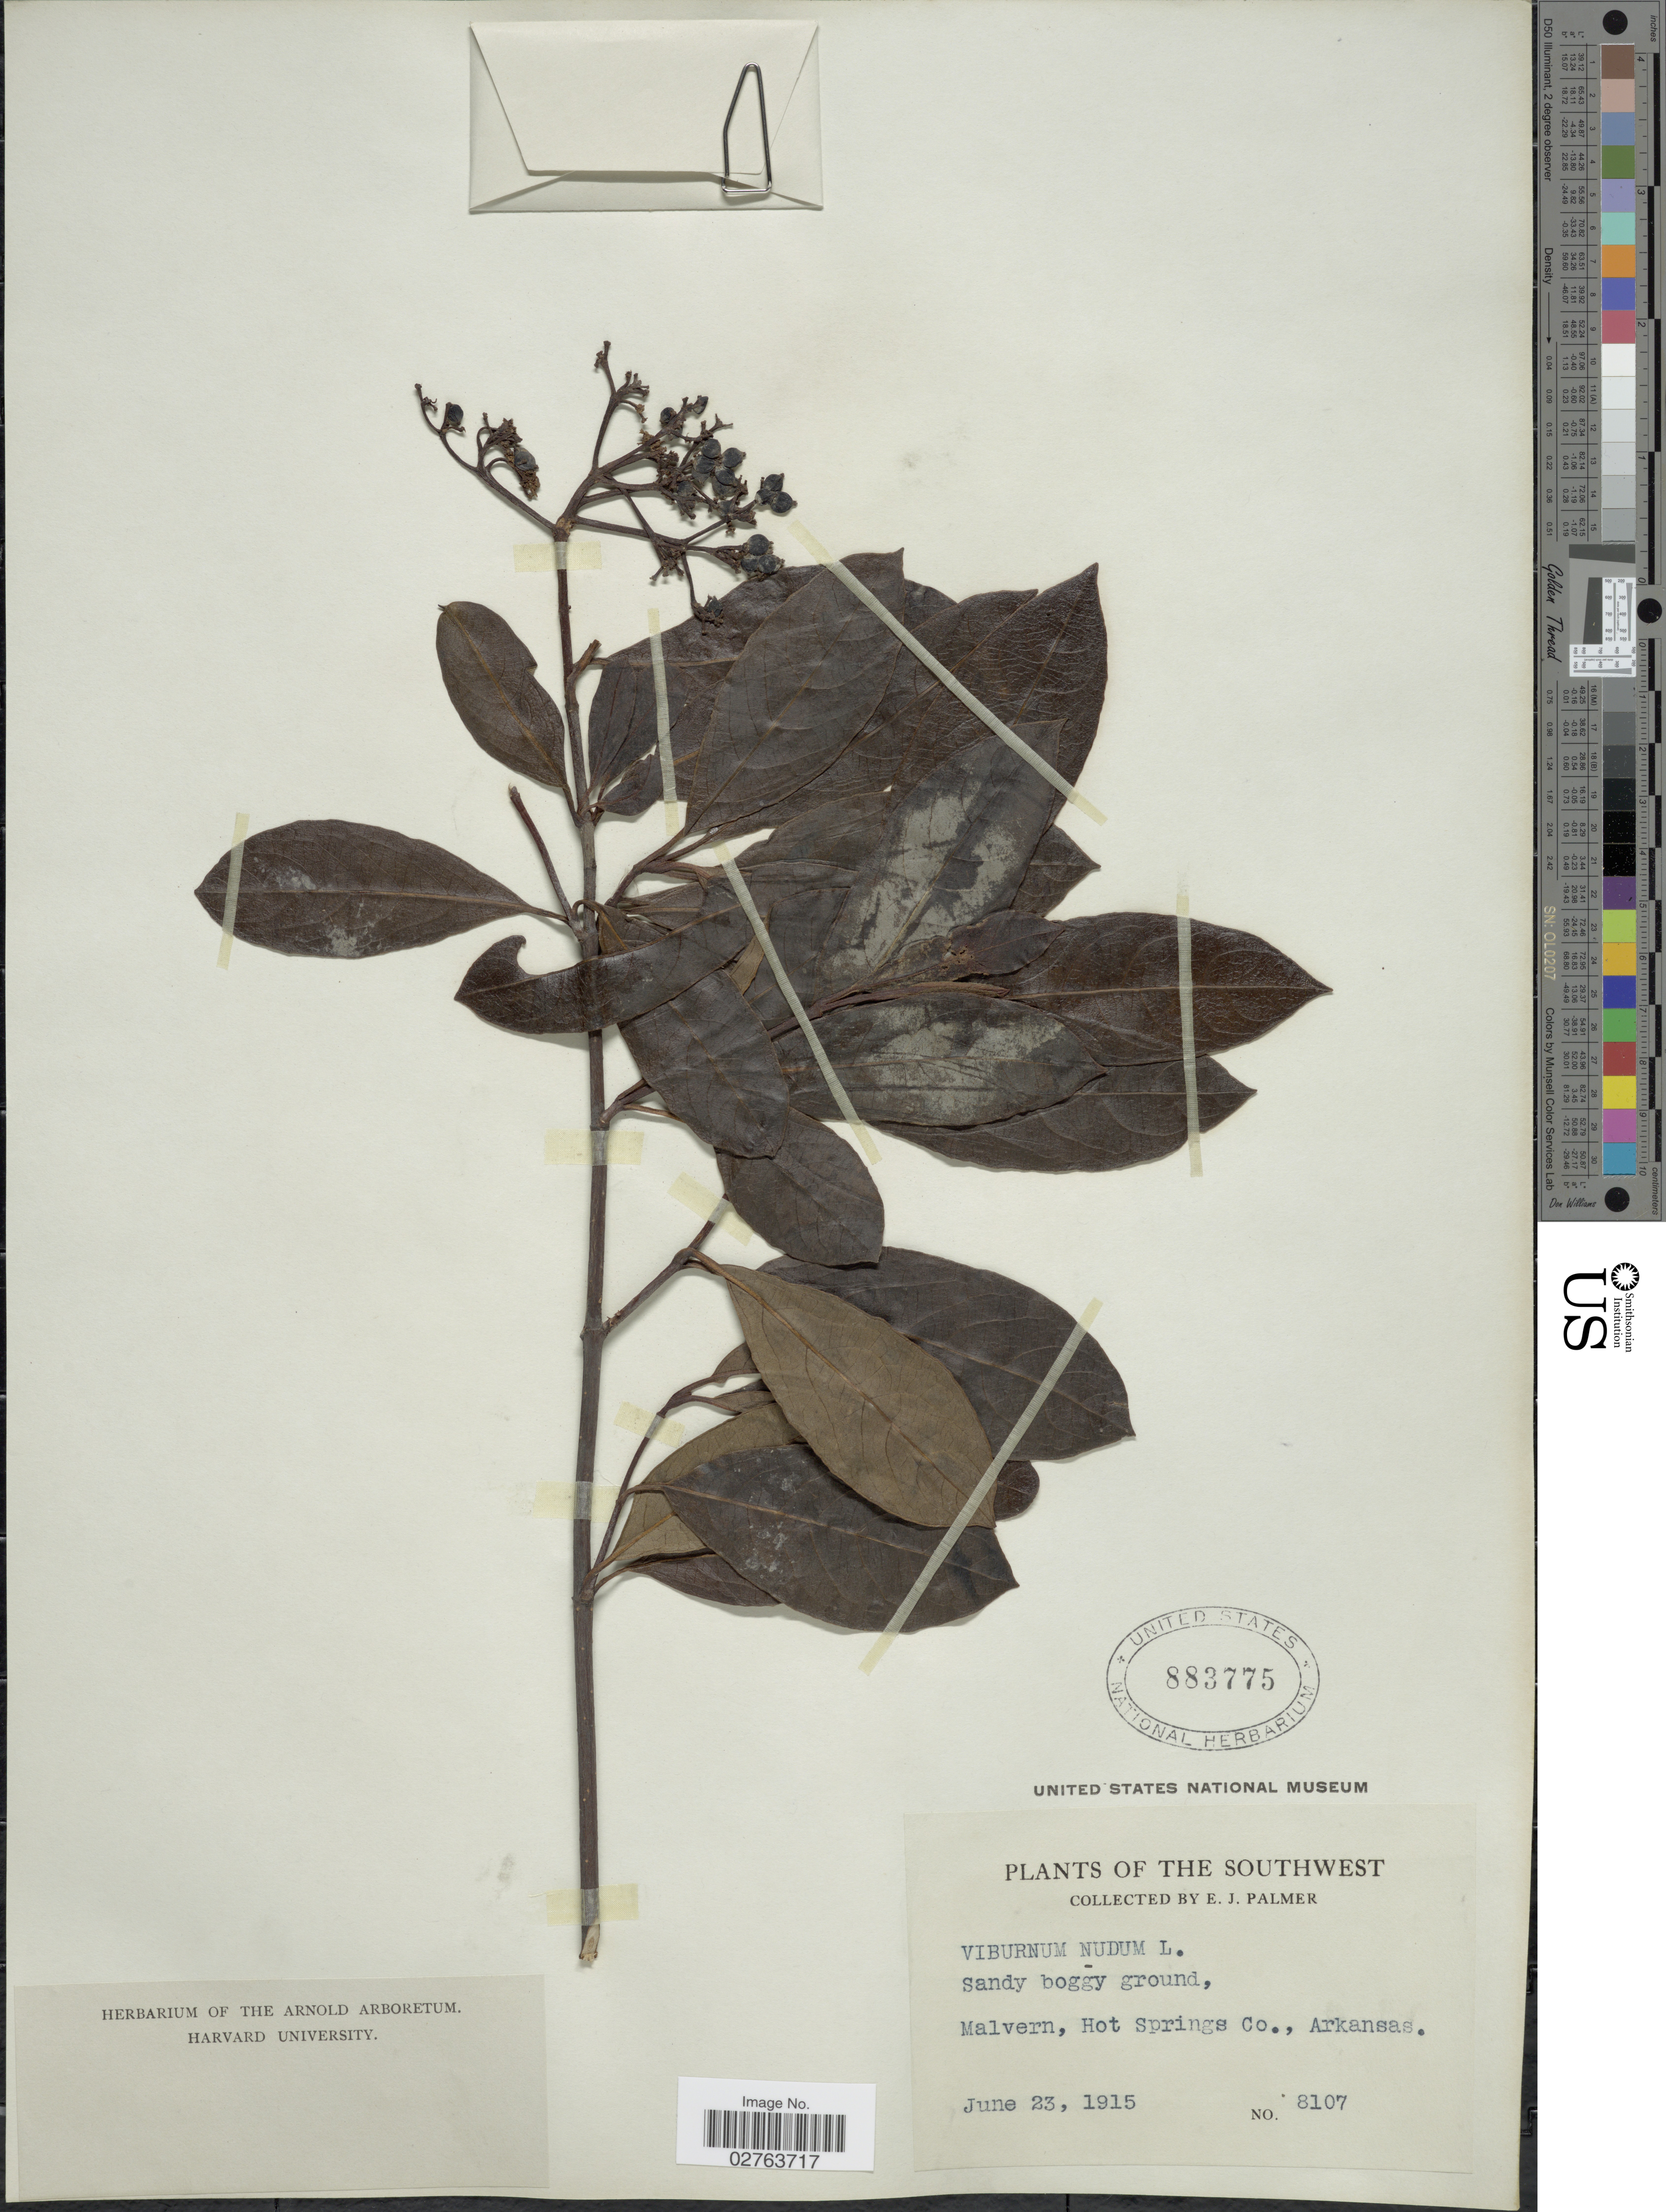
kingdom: Plantae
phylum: Tracheophyta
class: Magnoliopsida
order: Dipsacales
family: Viburnaceae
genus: Viburnum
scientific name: Viburnum nudum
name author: L.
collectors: E. J. Palmer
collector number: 8107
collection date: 1915-06-23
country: United States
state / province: Arkansas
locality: The Southwest. Malvern, Hot Springs Co.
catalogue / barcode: US 883775